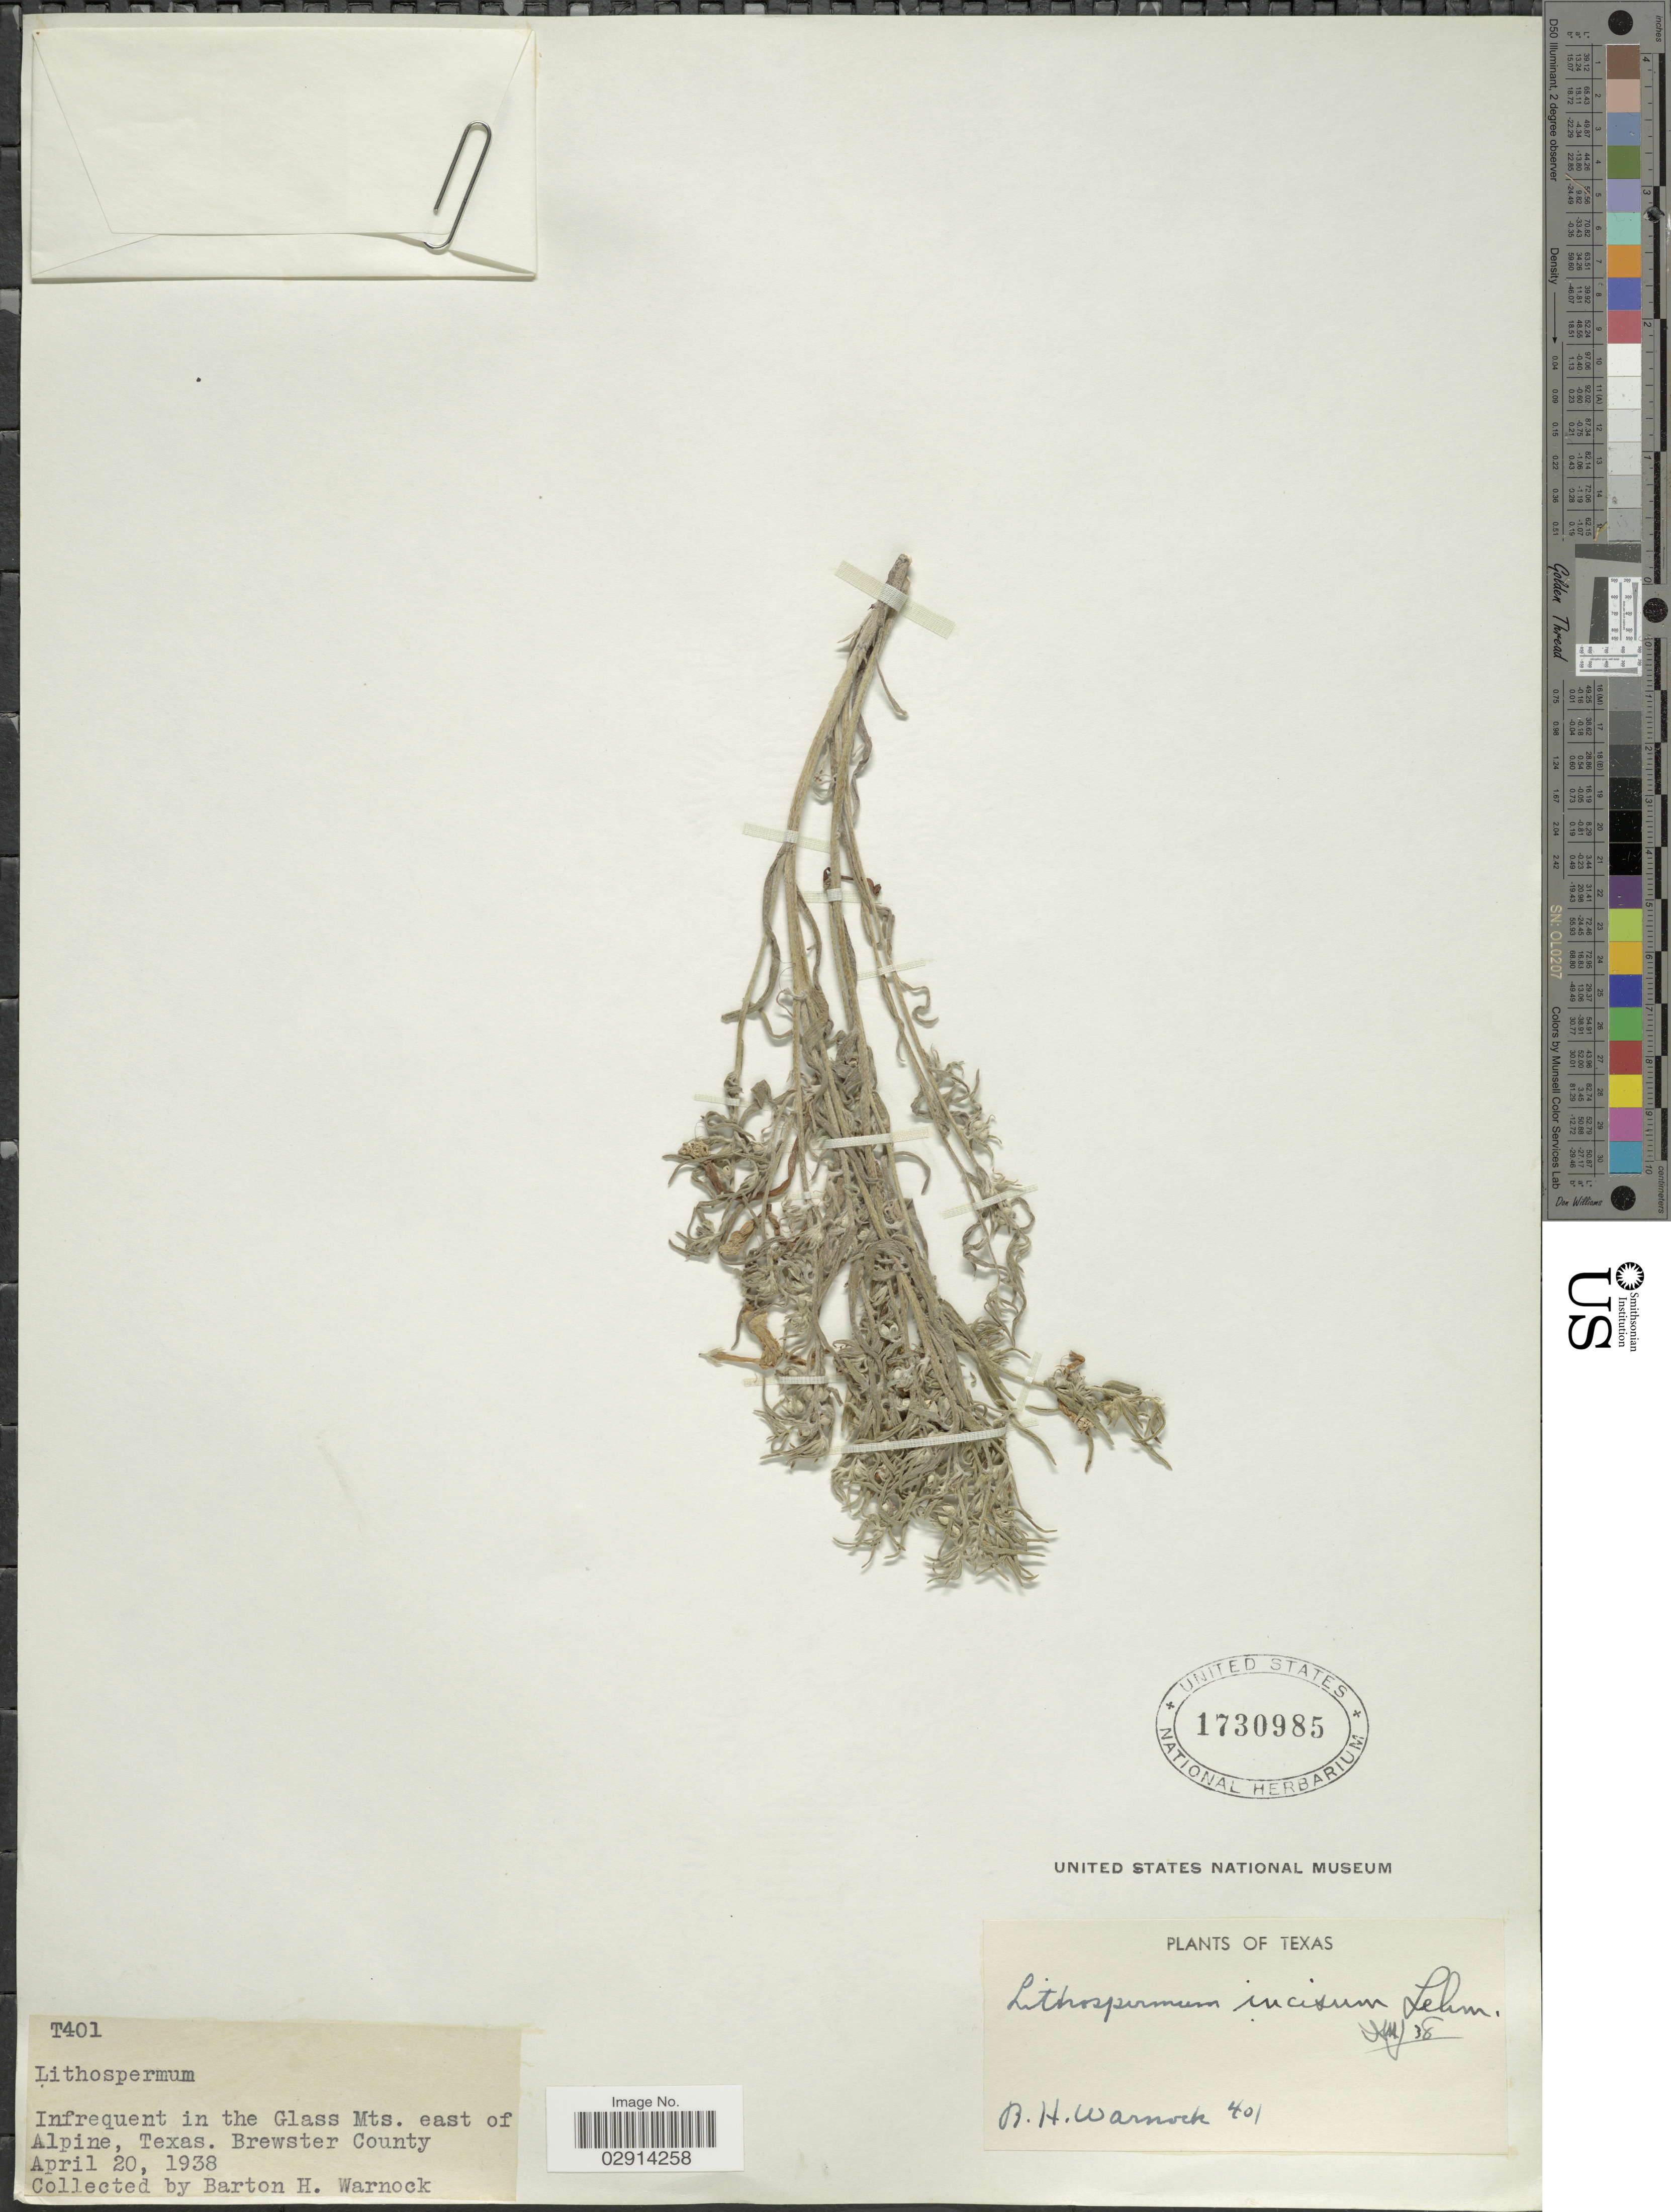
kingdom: Plantae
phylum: Tracheophyta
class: Magnoliopsida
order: Boraginales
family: Boraginaceae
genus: Lithospermum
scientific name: Lithospermum incisum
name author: Lehm.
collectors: B. H. Warnock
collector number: T401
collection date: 1938-04-20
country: United States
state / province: Texas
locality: Infrequent in the Glass Mts. east of Alpine, Brewster County.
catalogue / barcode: US 1730985